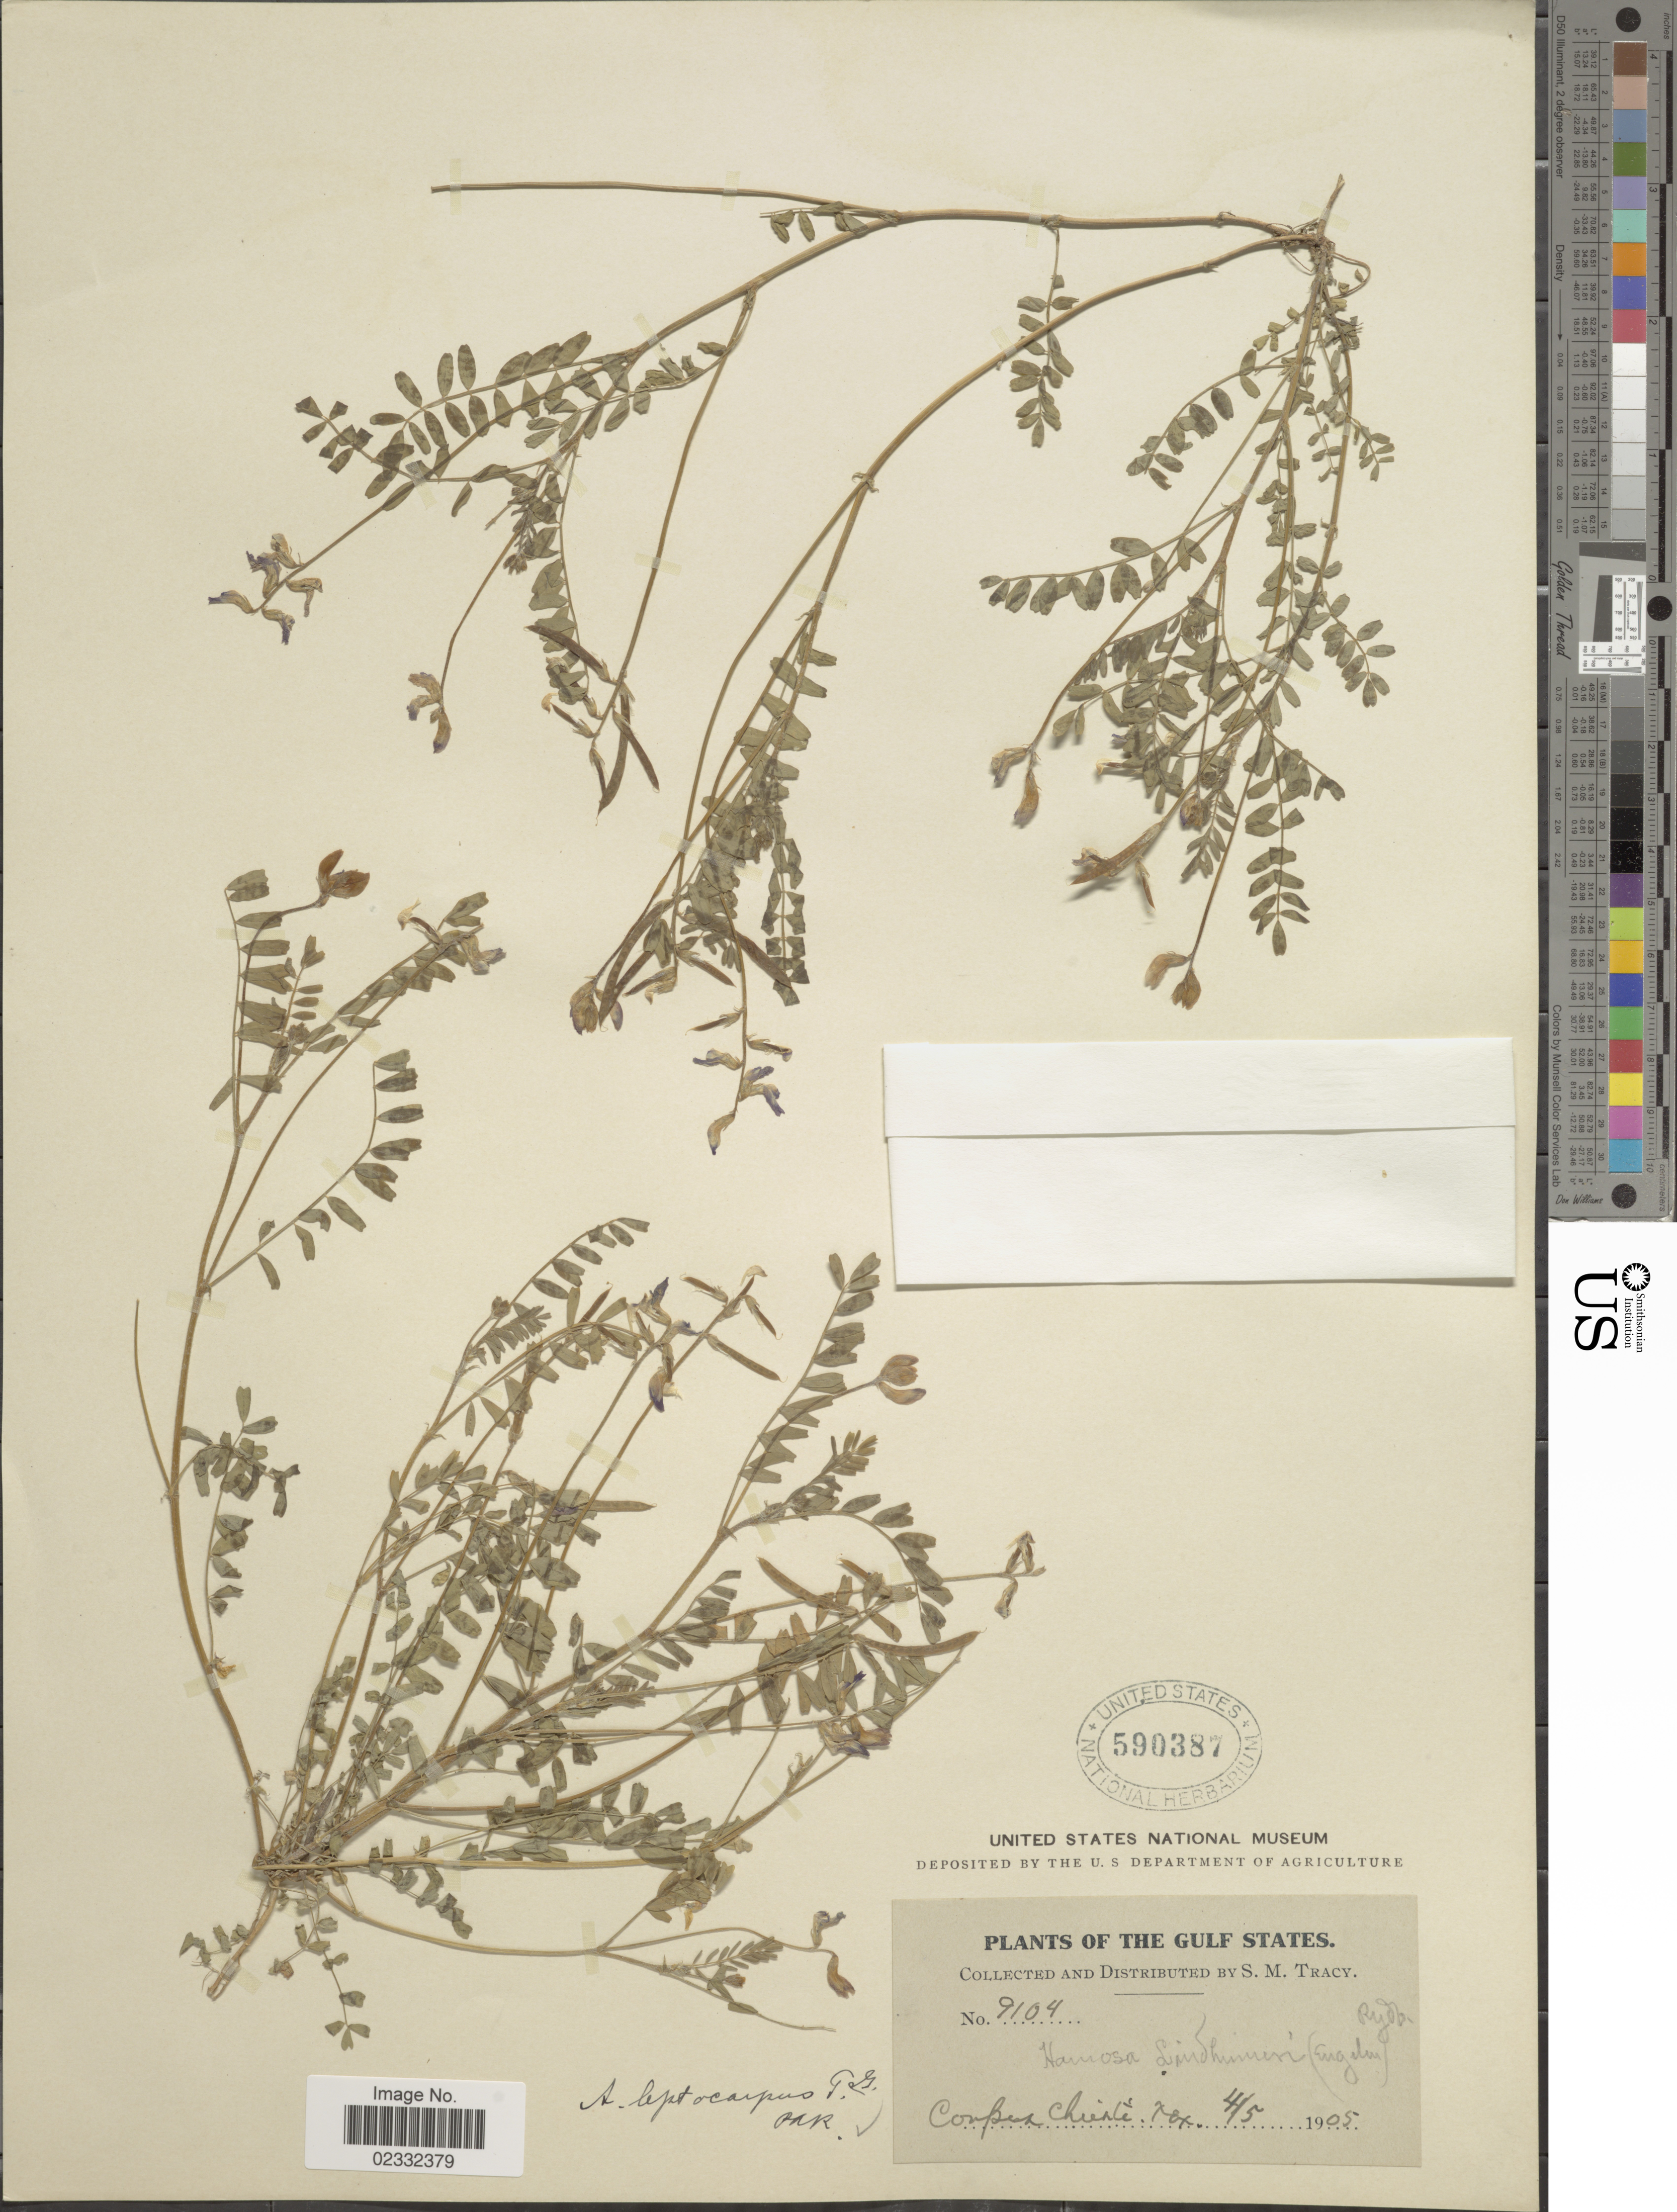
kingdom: Plantae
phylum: Tracheophyta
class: Magnoliopsida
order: Fabales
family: Fabaceae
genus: Astragalus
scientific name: Astragalus leptocarpus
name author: Torr. & A. Gray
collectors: S. M. Tracy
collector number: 9104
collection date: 1905-05-04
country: United States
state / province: Texas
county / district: Nueces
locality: Corpus Christi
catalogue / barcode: US 590387